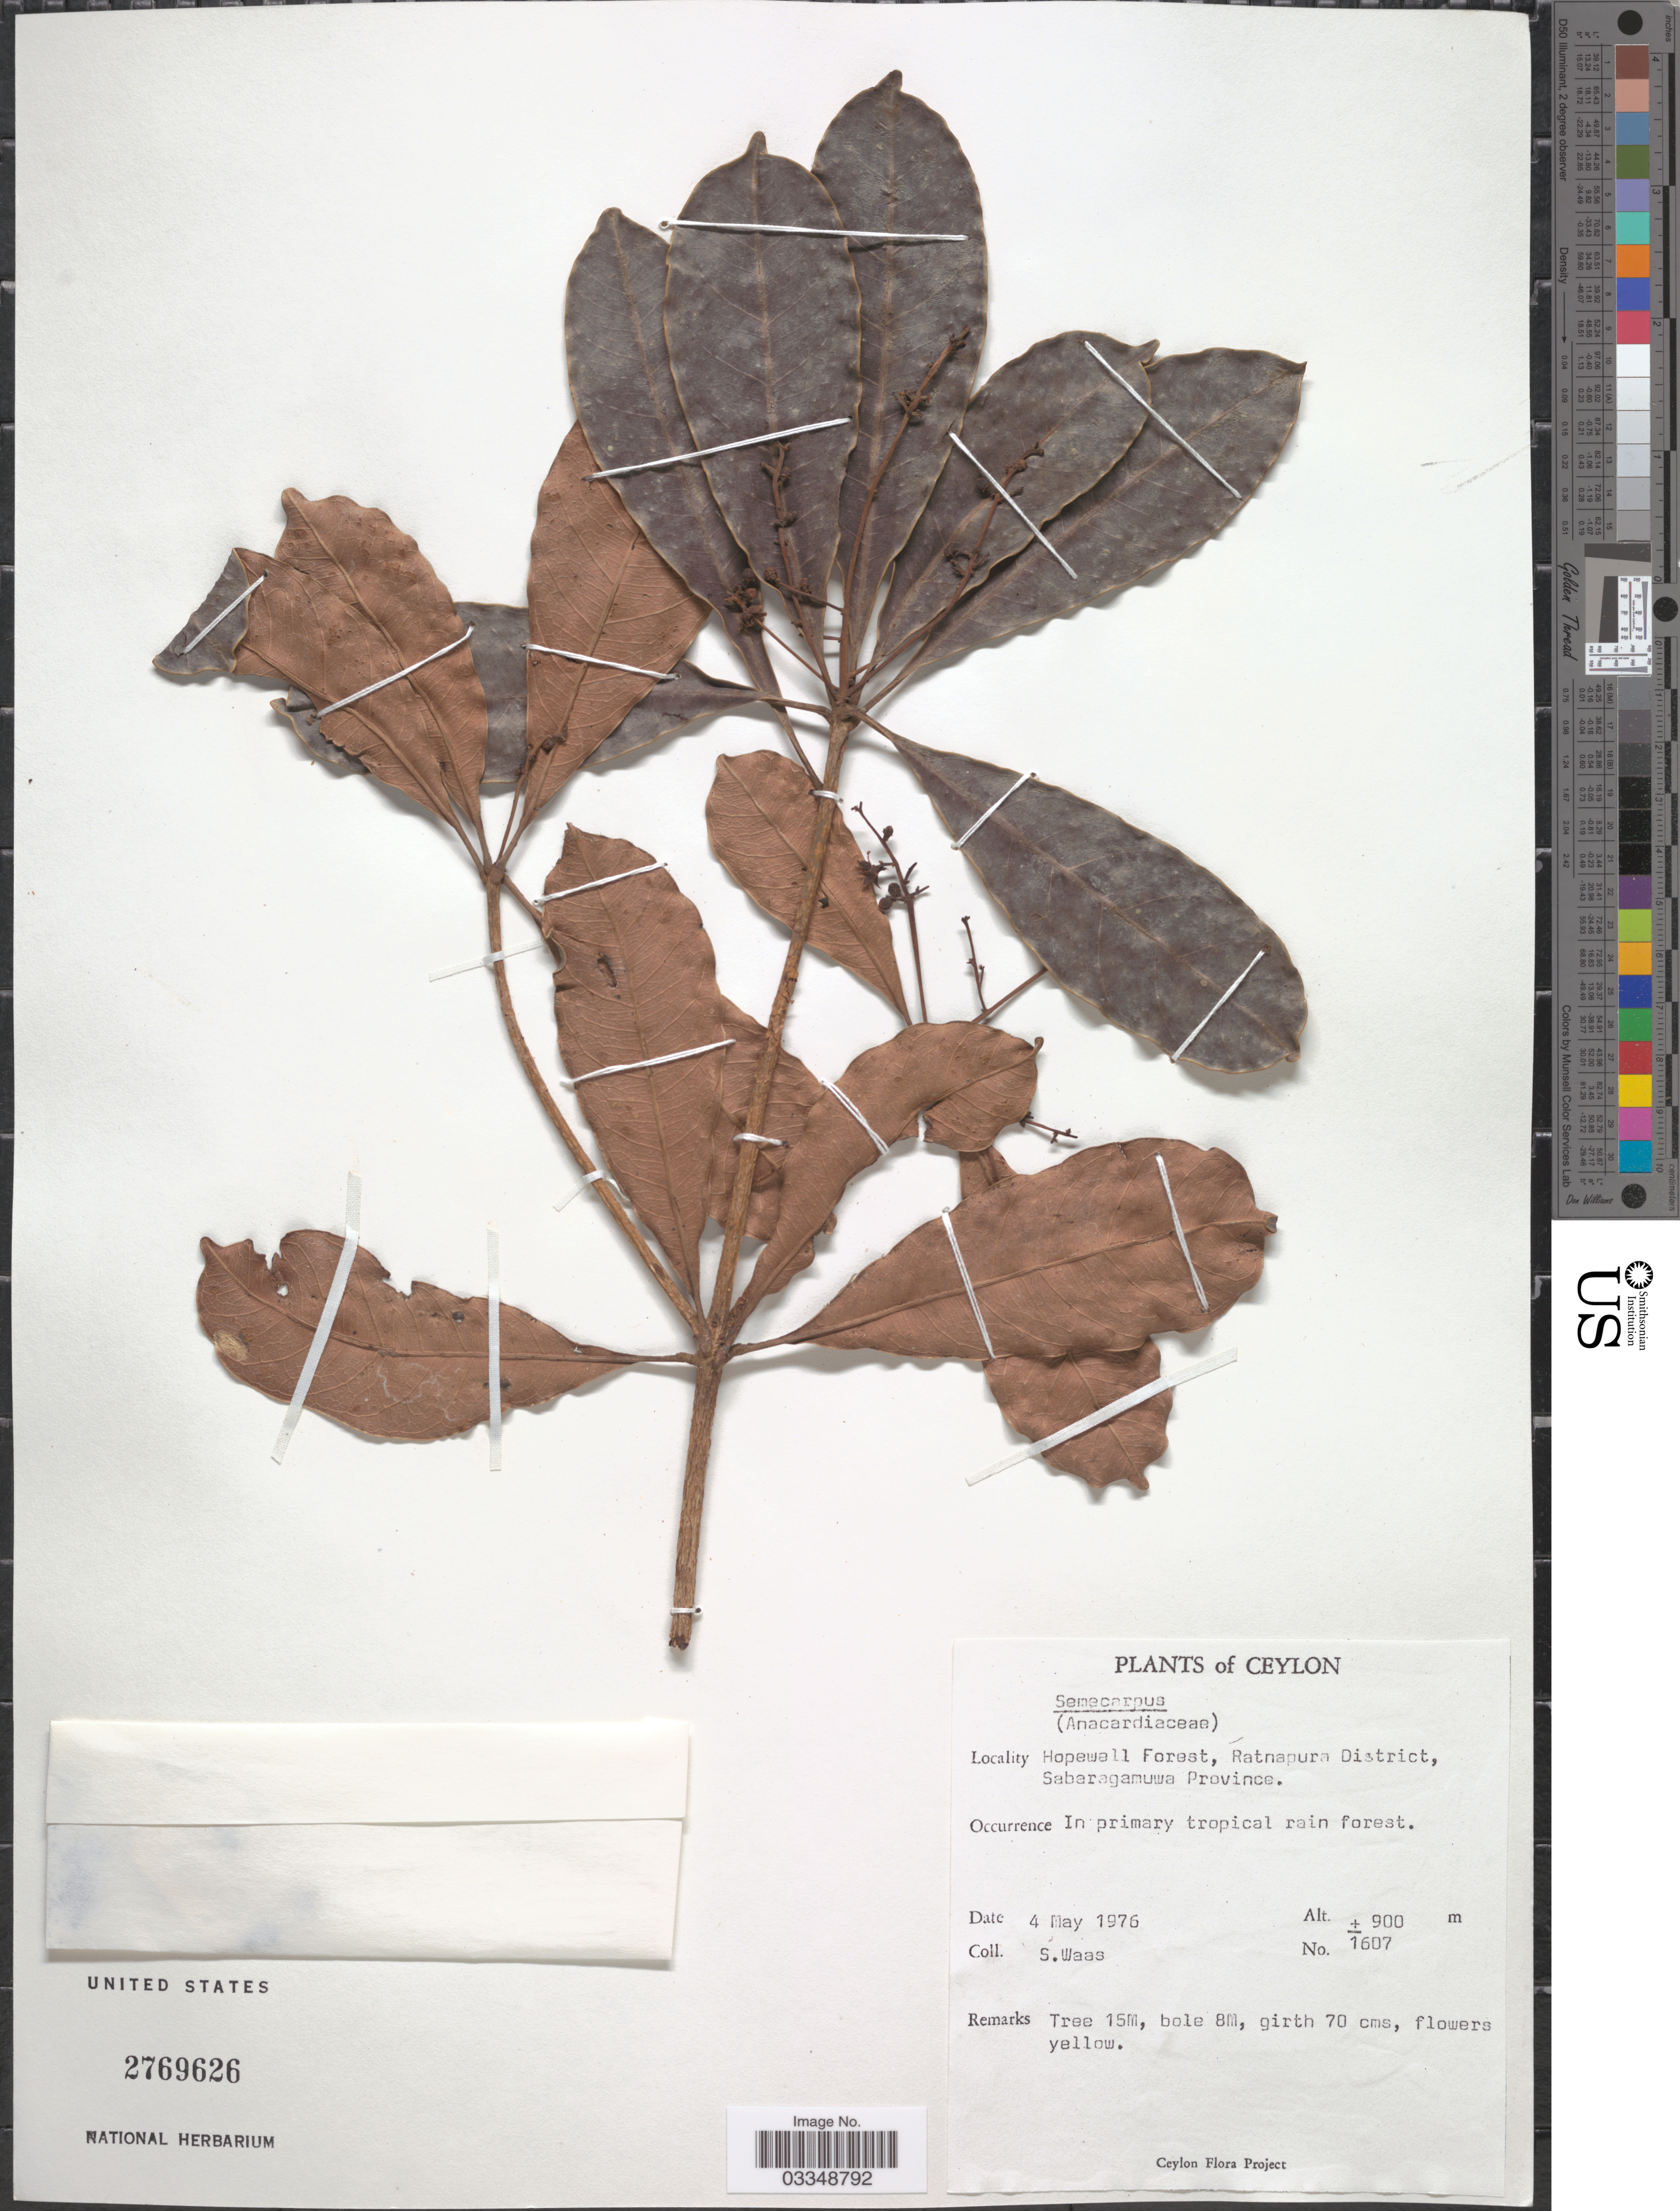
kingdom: Plantae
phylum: Tracheophyta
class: Magnoliopsida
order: Sapindales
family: Anacardiaceae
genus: Semecarpus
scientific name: Semecarpus sp.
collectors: S. Waas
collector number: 1607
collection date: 1976-05-04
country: Sri Lanka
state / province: Sabaragamuwa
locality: Ceylon. Hopewell Forest, Ratnapura District.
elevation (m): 900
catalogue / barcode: US 2769626